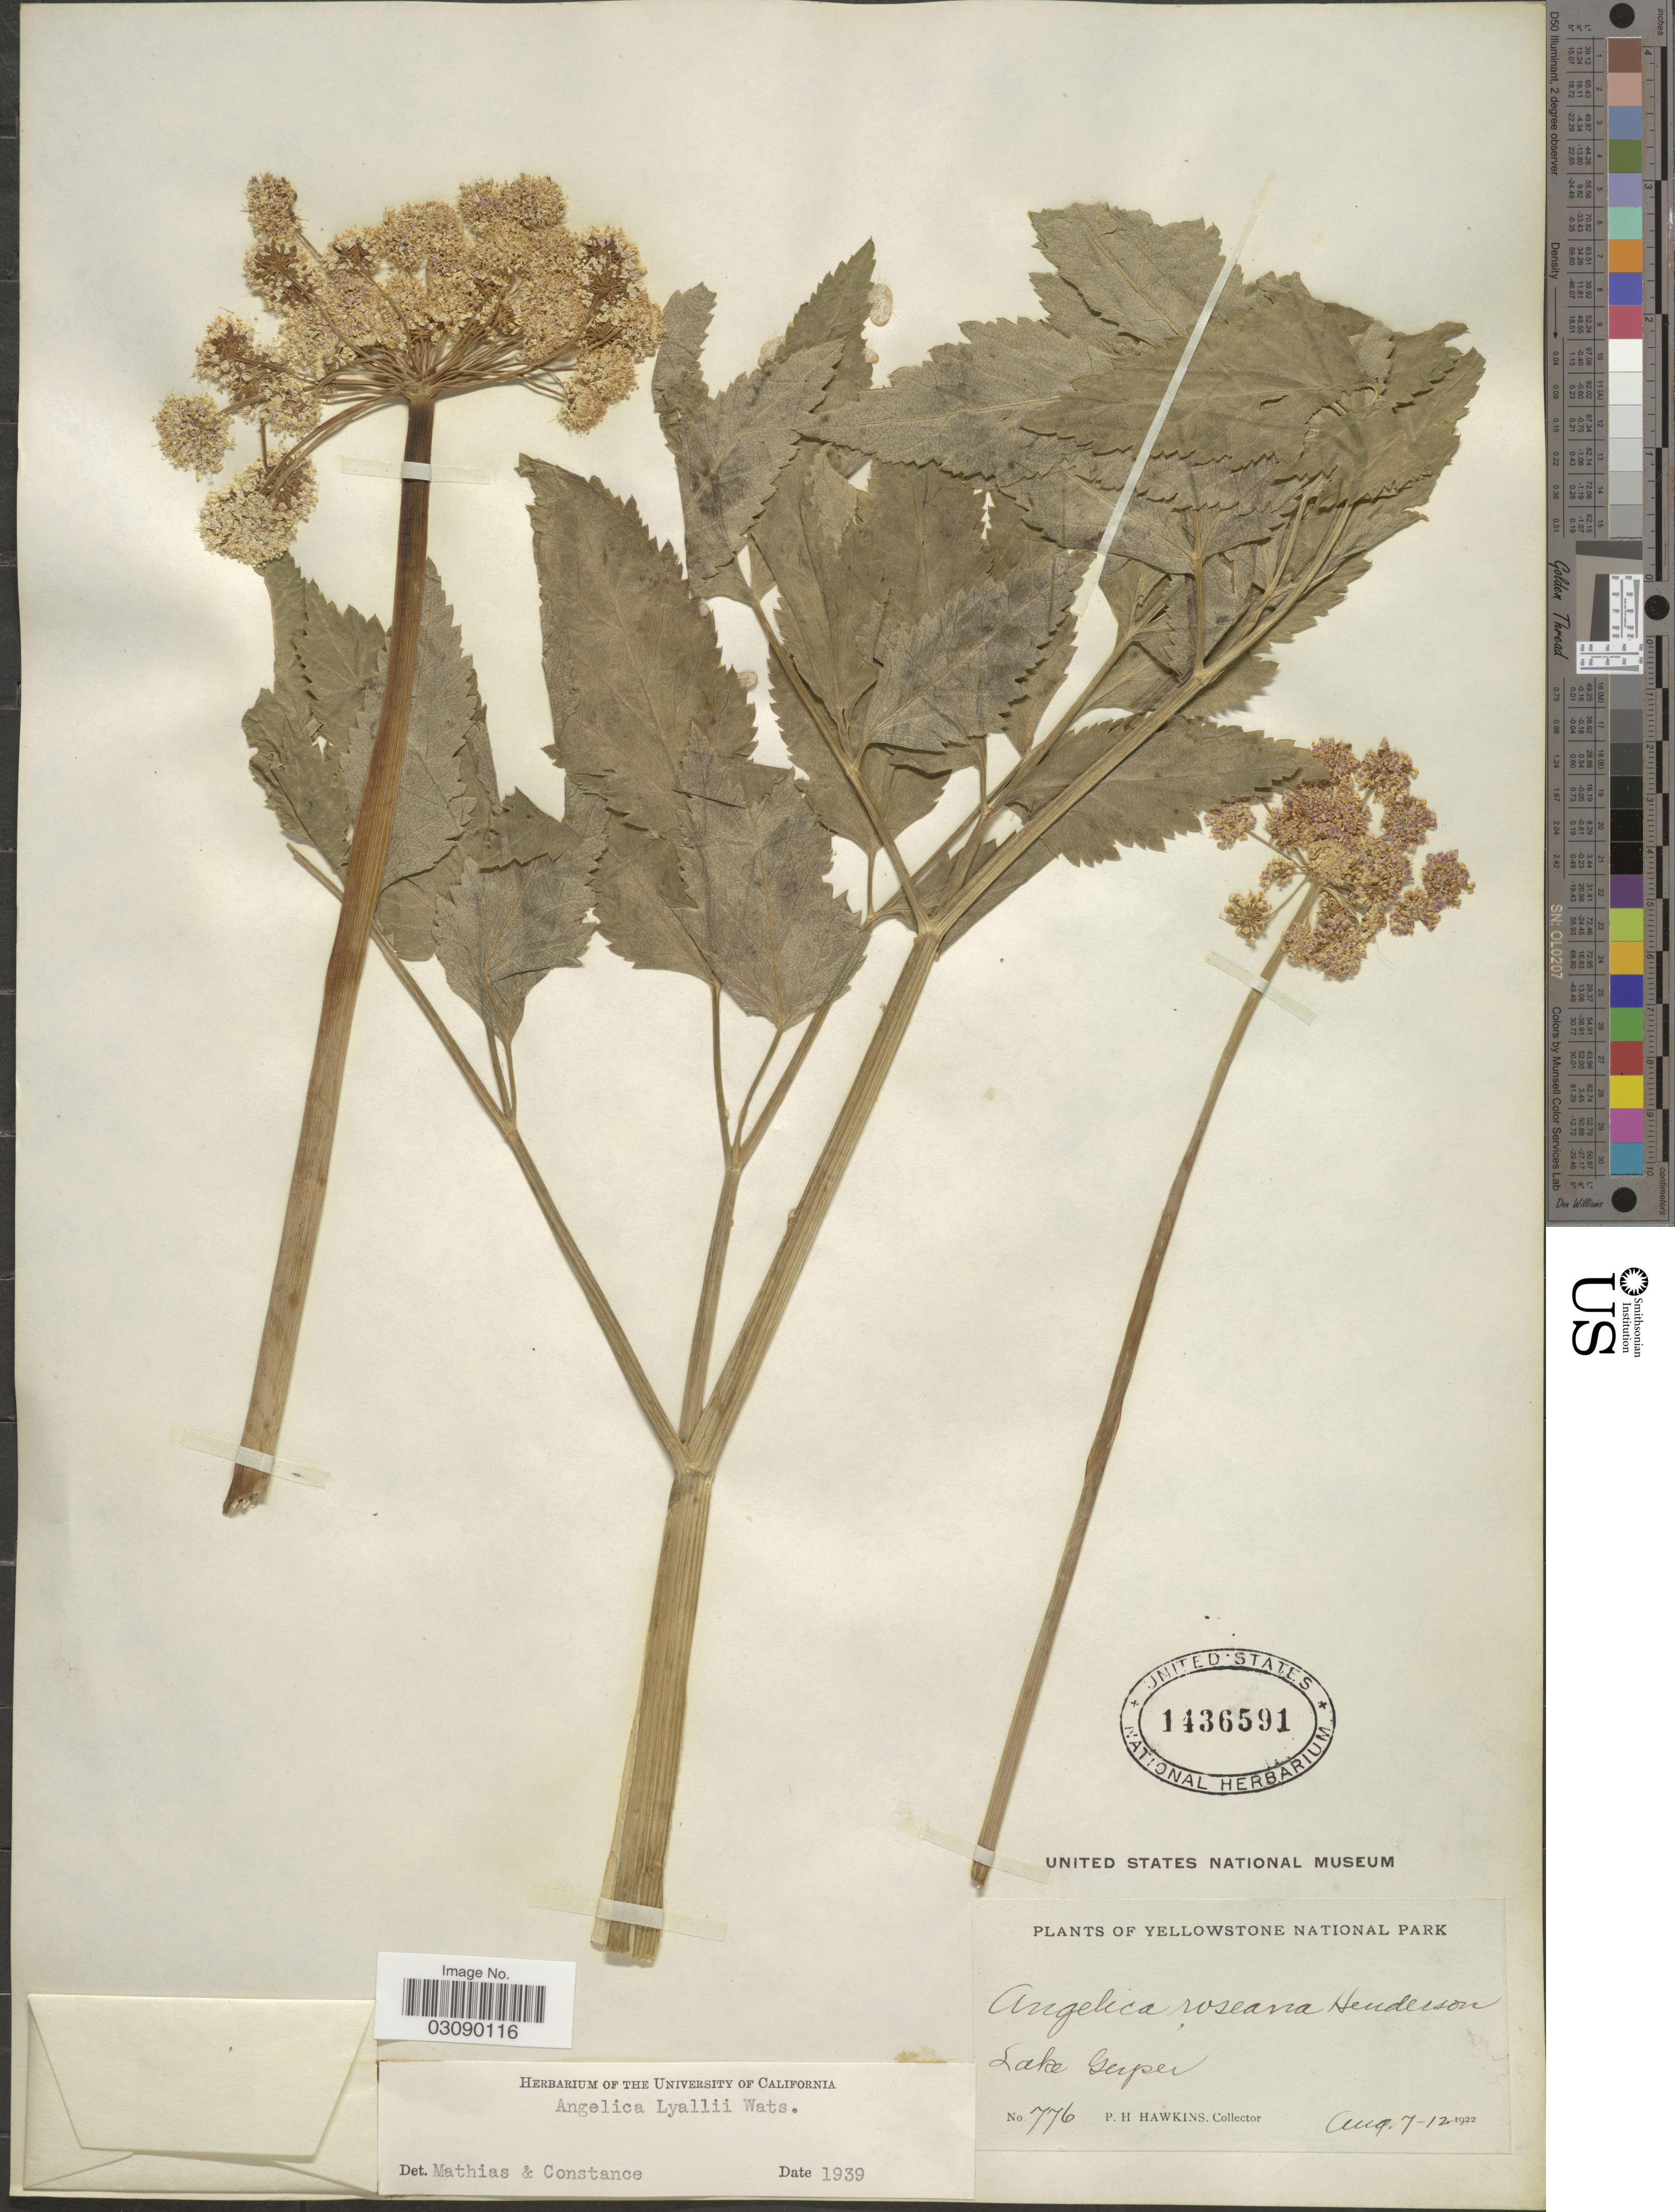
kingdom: Plantae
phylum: Tracheophyta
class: Magnoliopsida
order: Apiales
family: Apiaceae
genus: Angelica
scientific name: Angelica arguta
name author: Nutt.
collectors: P. Hawkins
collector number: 776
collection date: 1922-08-07/1922-08-12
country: United States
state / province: Wyoming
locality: Yellowstone National Park. Lake Geyser.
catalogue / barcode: US 1436591